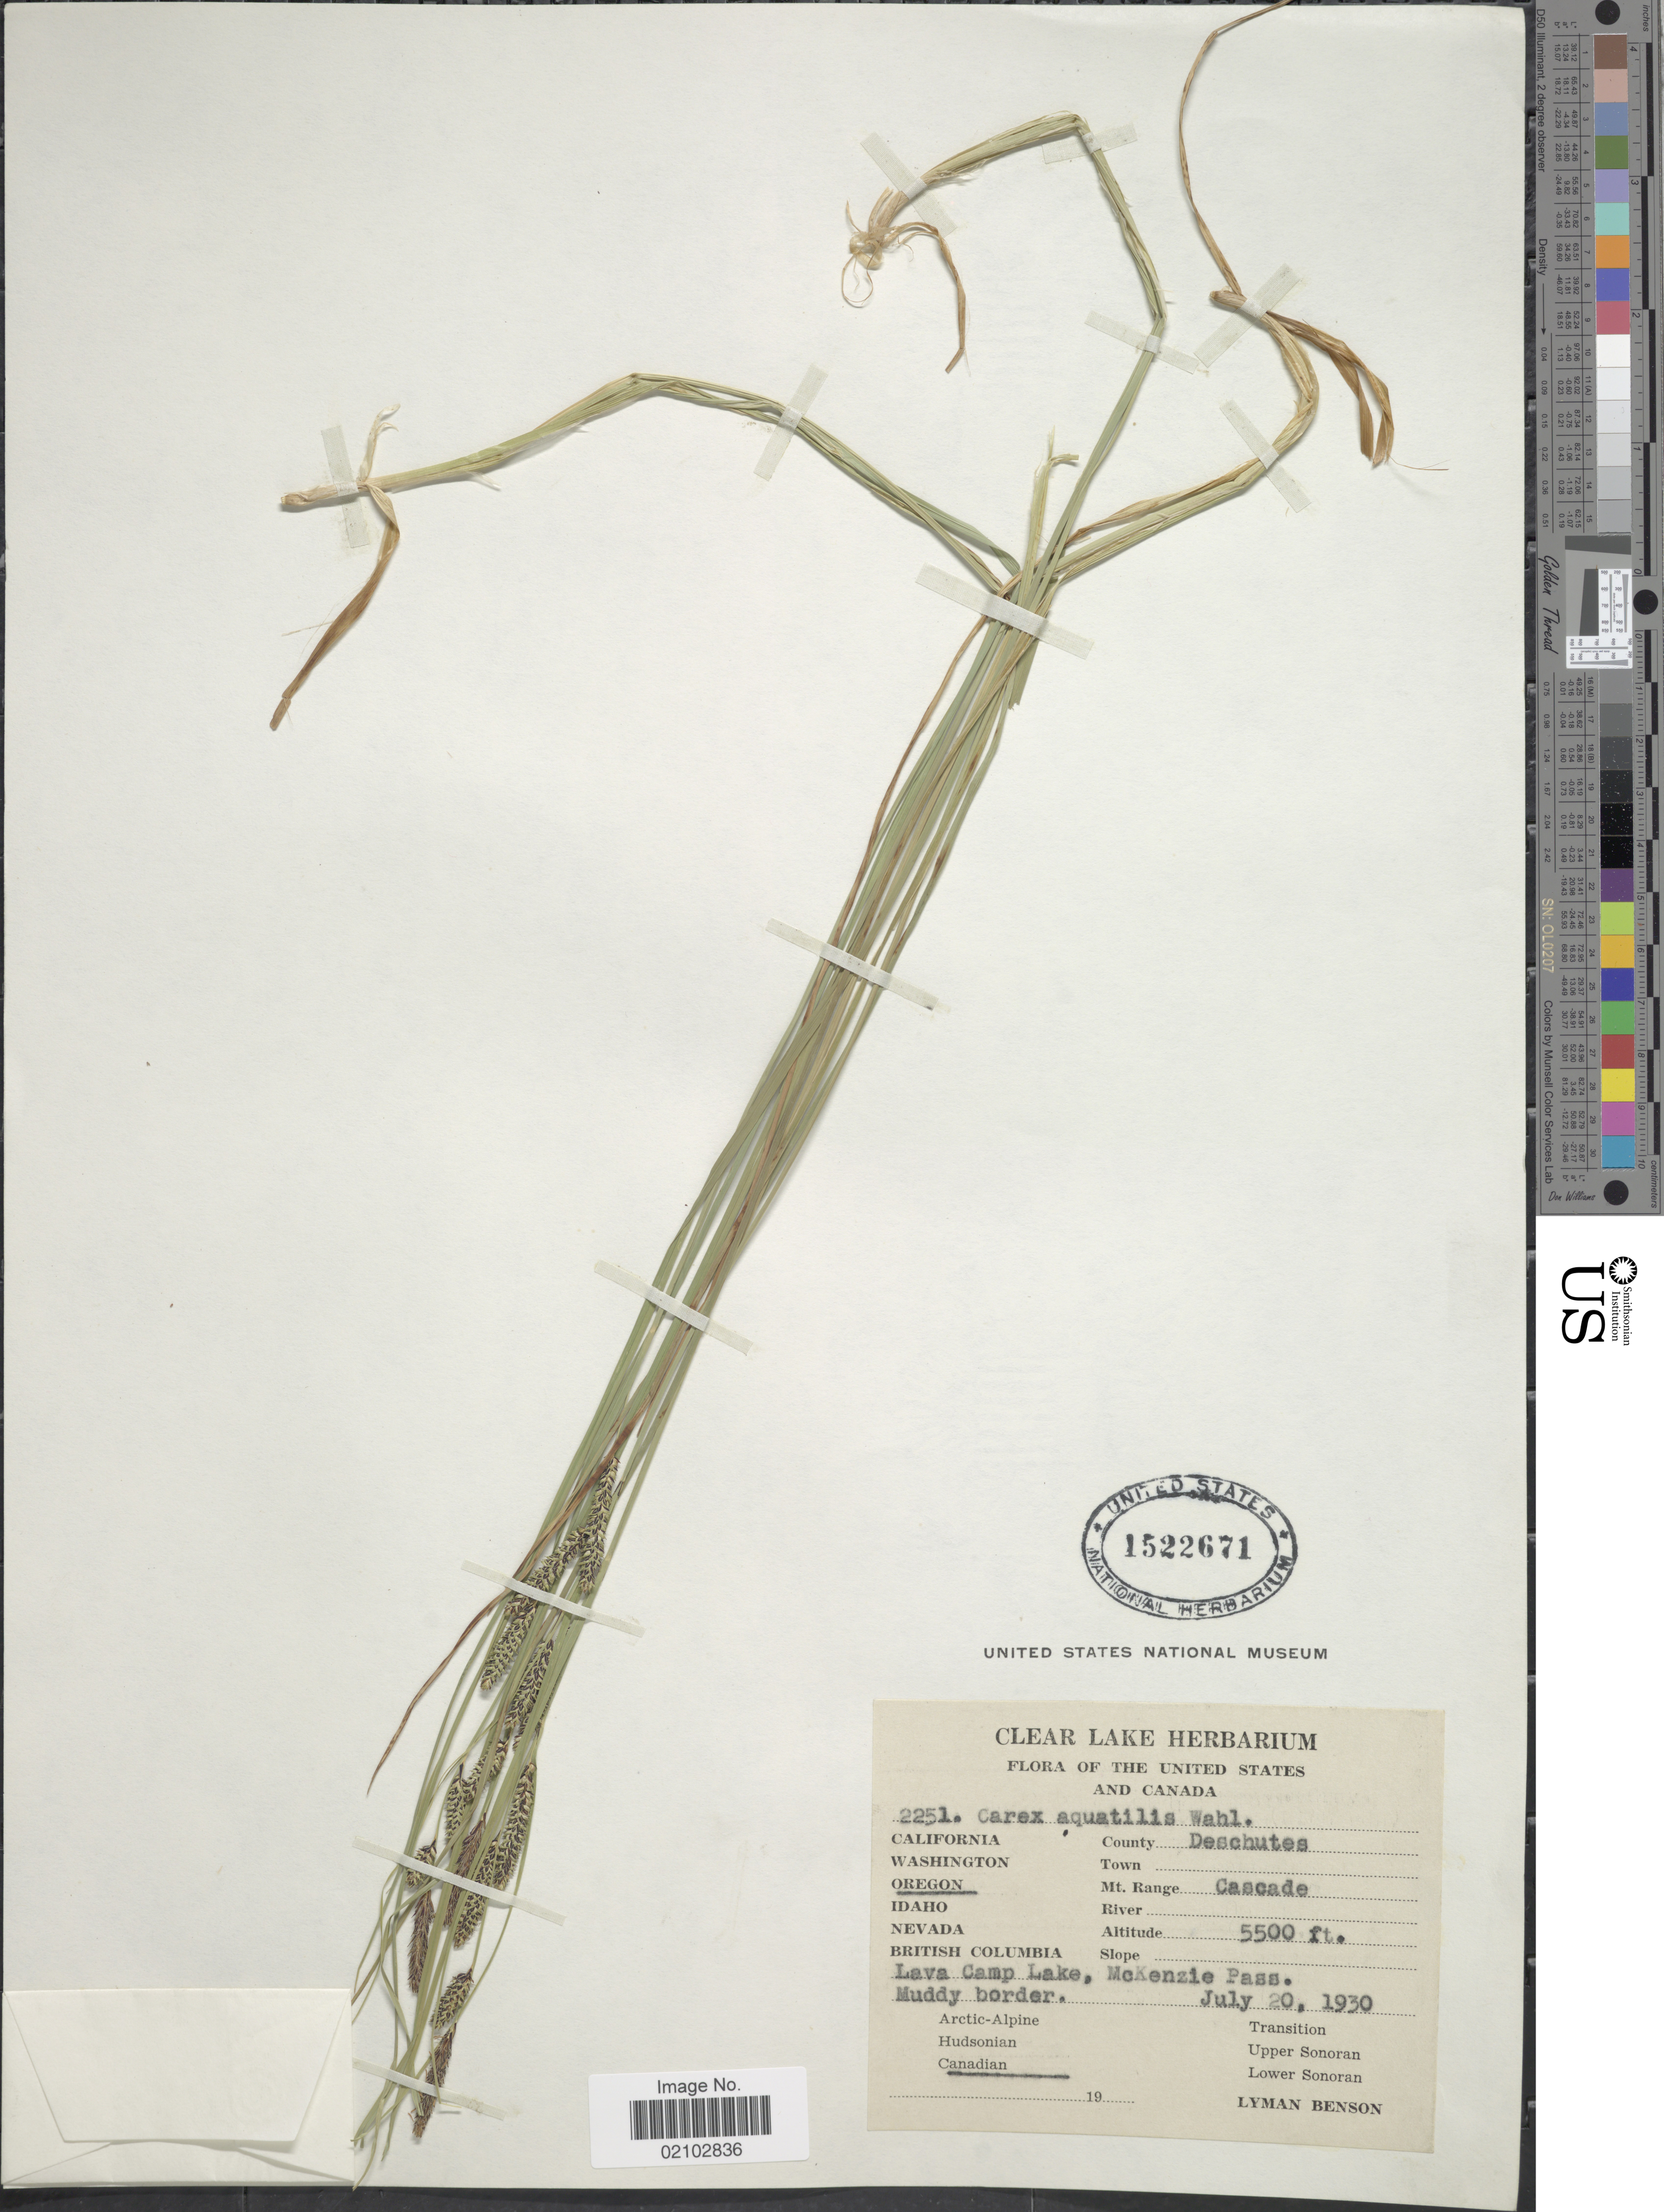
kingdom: Plantae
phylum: Tracheophyta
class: Liliopsida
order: Poales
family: Cyperaceae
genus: Carex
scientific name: Carex aquatilis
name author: Wahlenb.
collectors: L. D. Benson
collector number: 2251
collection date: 1930-07-20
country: United States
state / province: Oregon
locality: County Deschutes, Mt. Range Cascade, Lava Camp Lake, McKenzie Pass, Muddy border.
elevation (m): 1676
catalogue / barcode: US 1522671